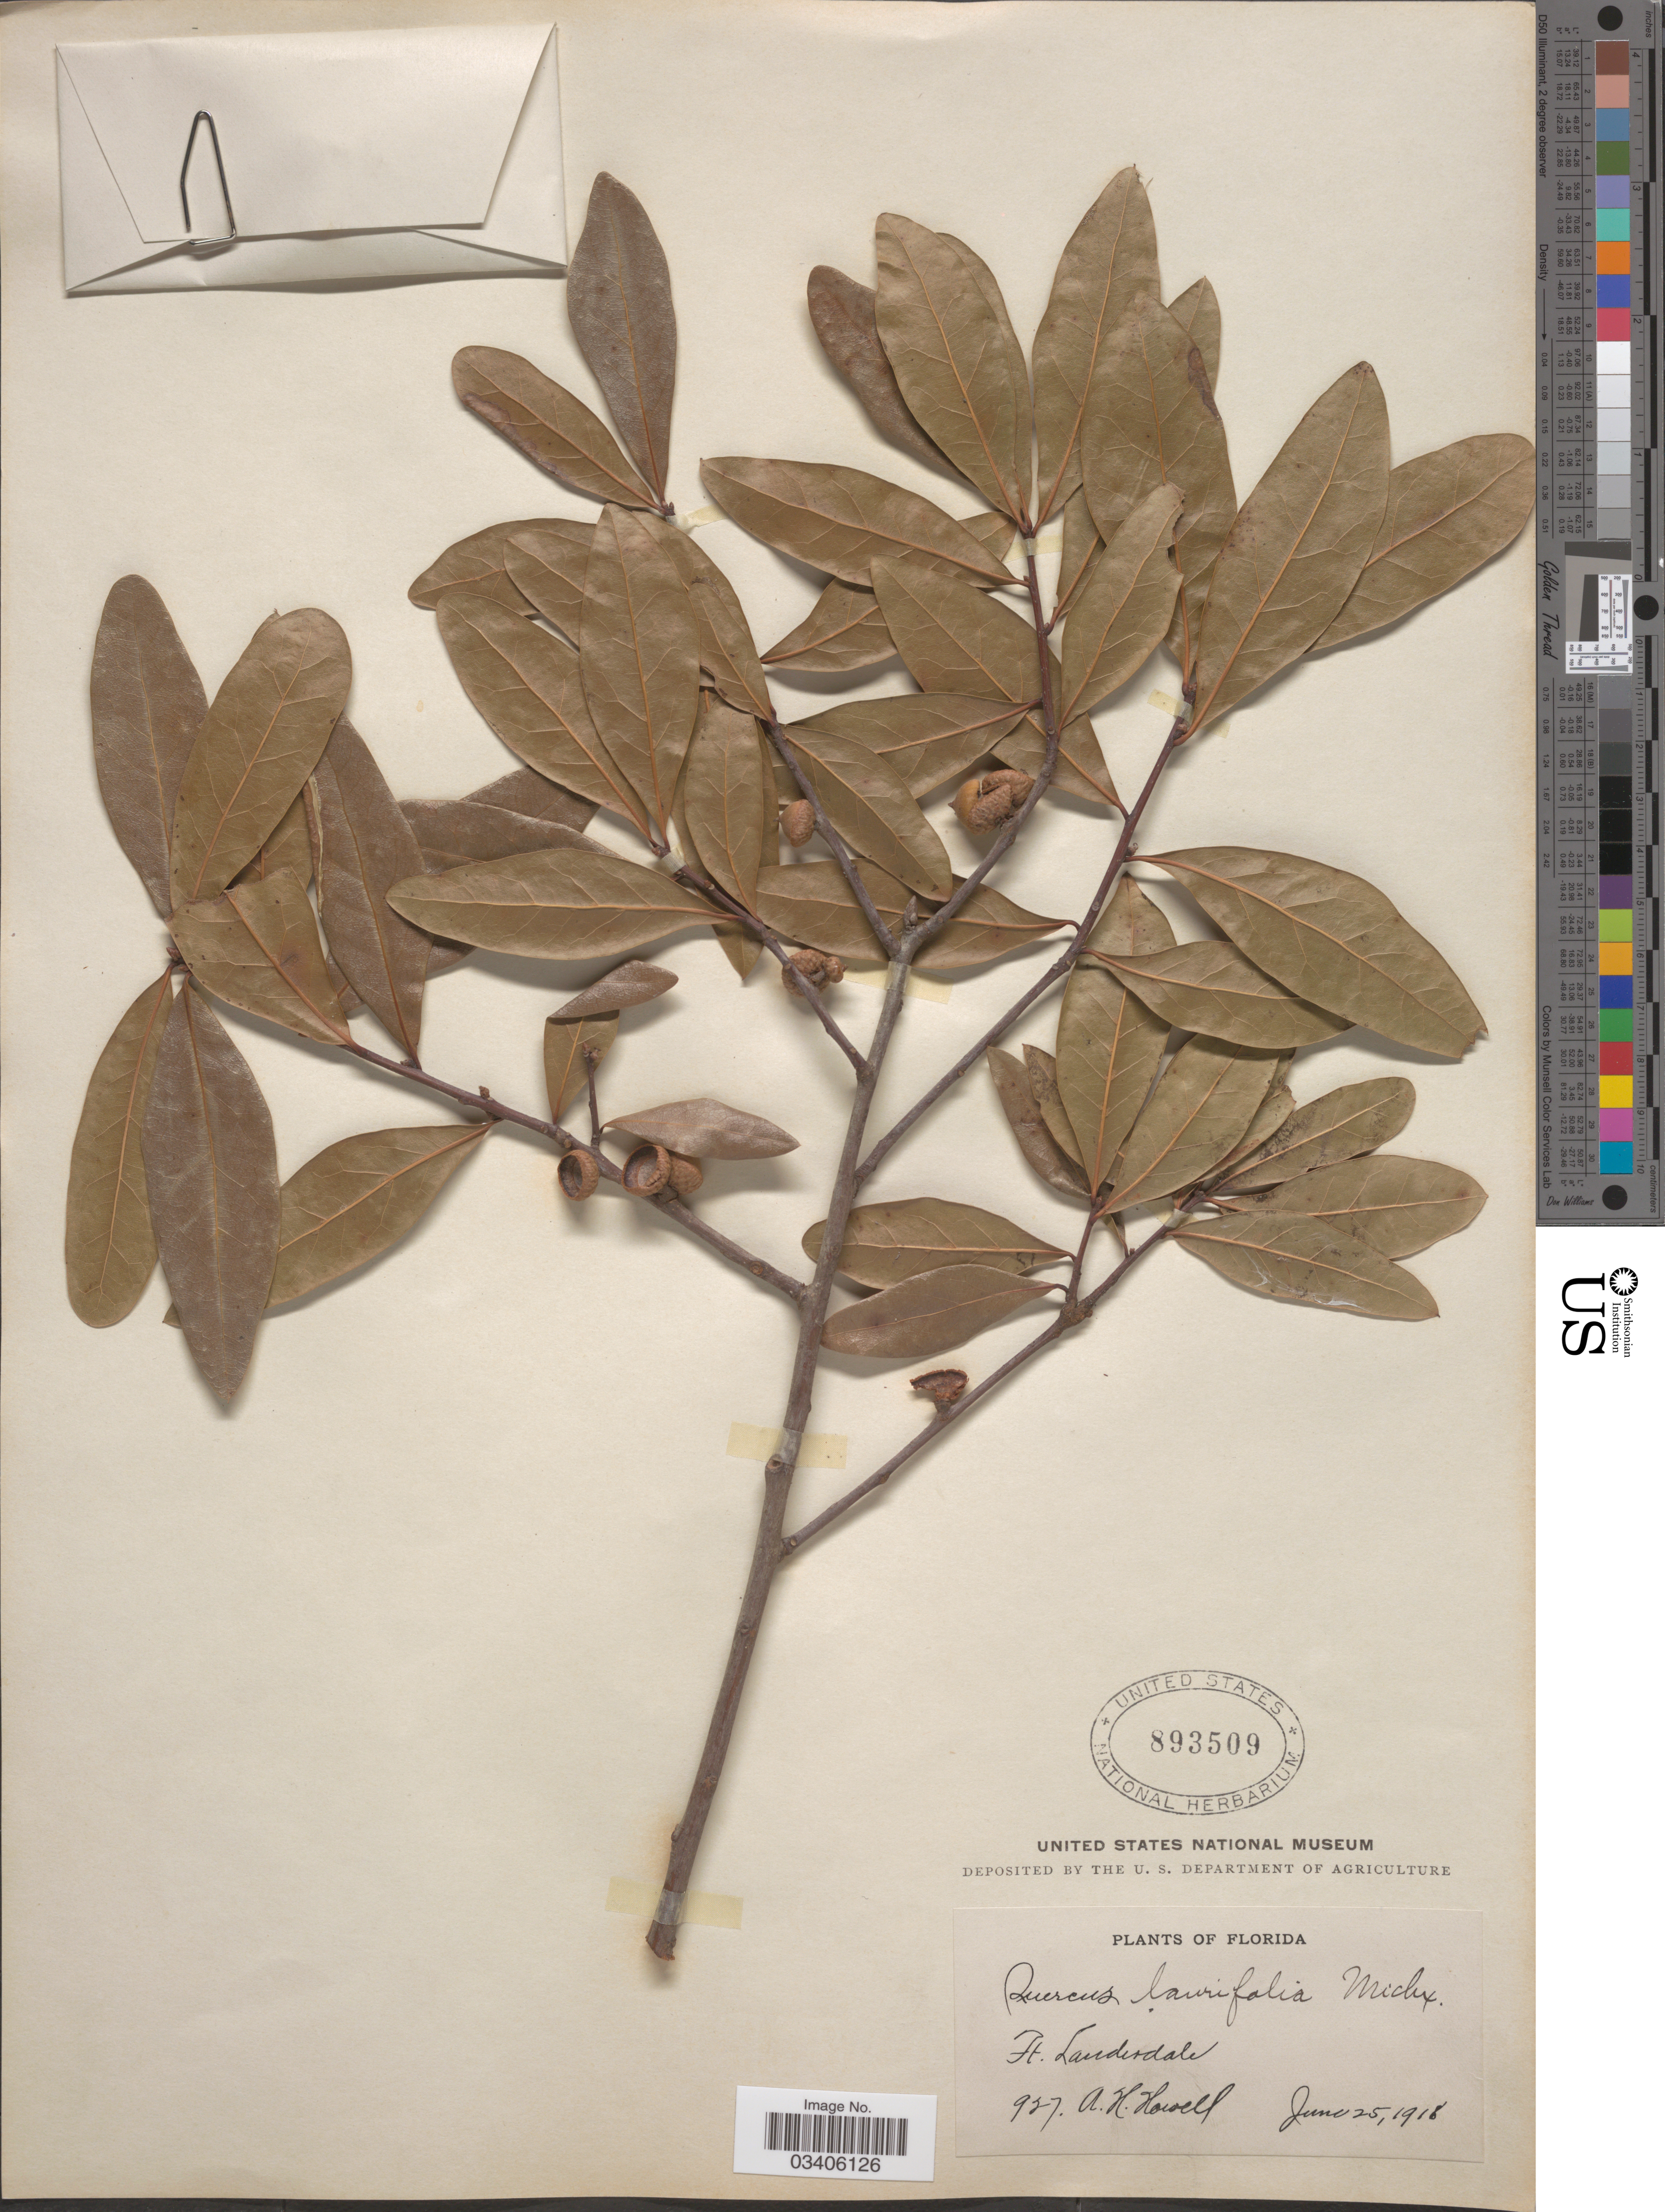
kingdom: Plantae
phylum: Tracheophyta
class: Magnoliopsida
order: Fagales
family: Fagaceae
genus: Quercus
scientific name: Quercus laurifolia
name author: Michx.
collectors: A. Howell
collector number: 927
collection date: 1918-06-25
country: United States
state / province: Florida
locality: Ft. Lauderdale.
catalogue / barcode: US 893509